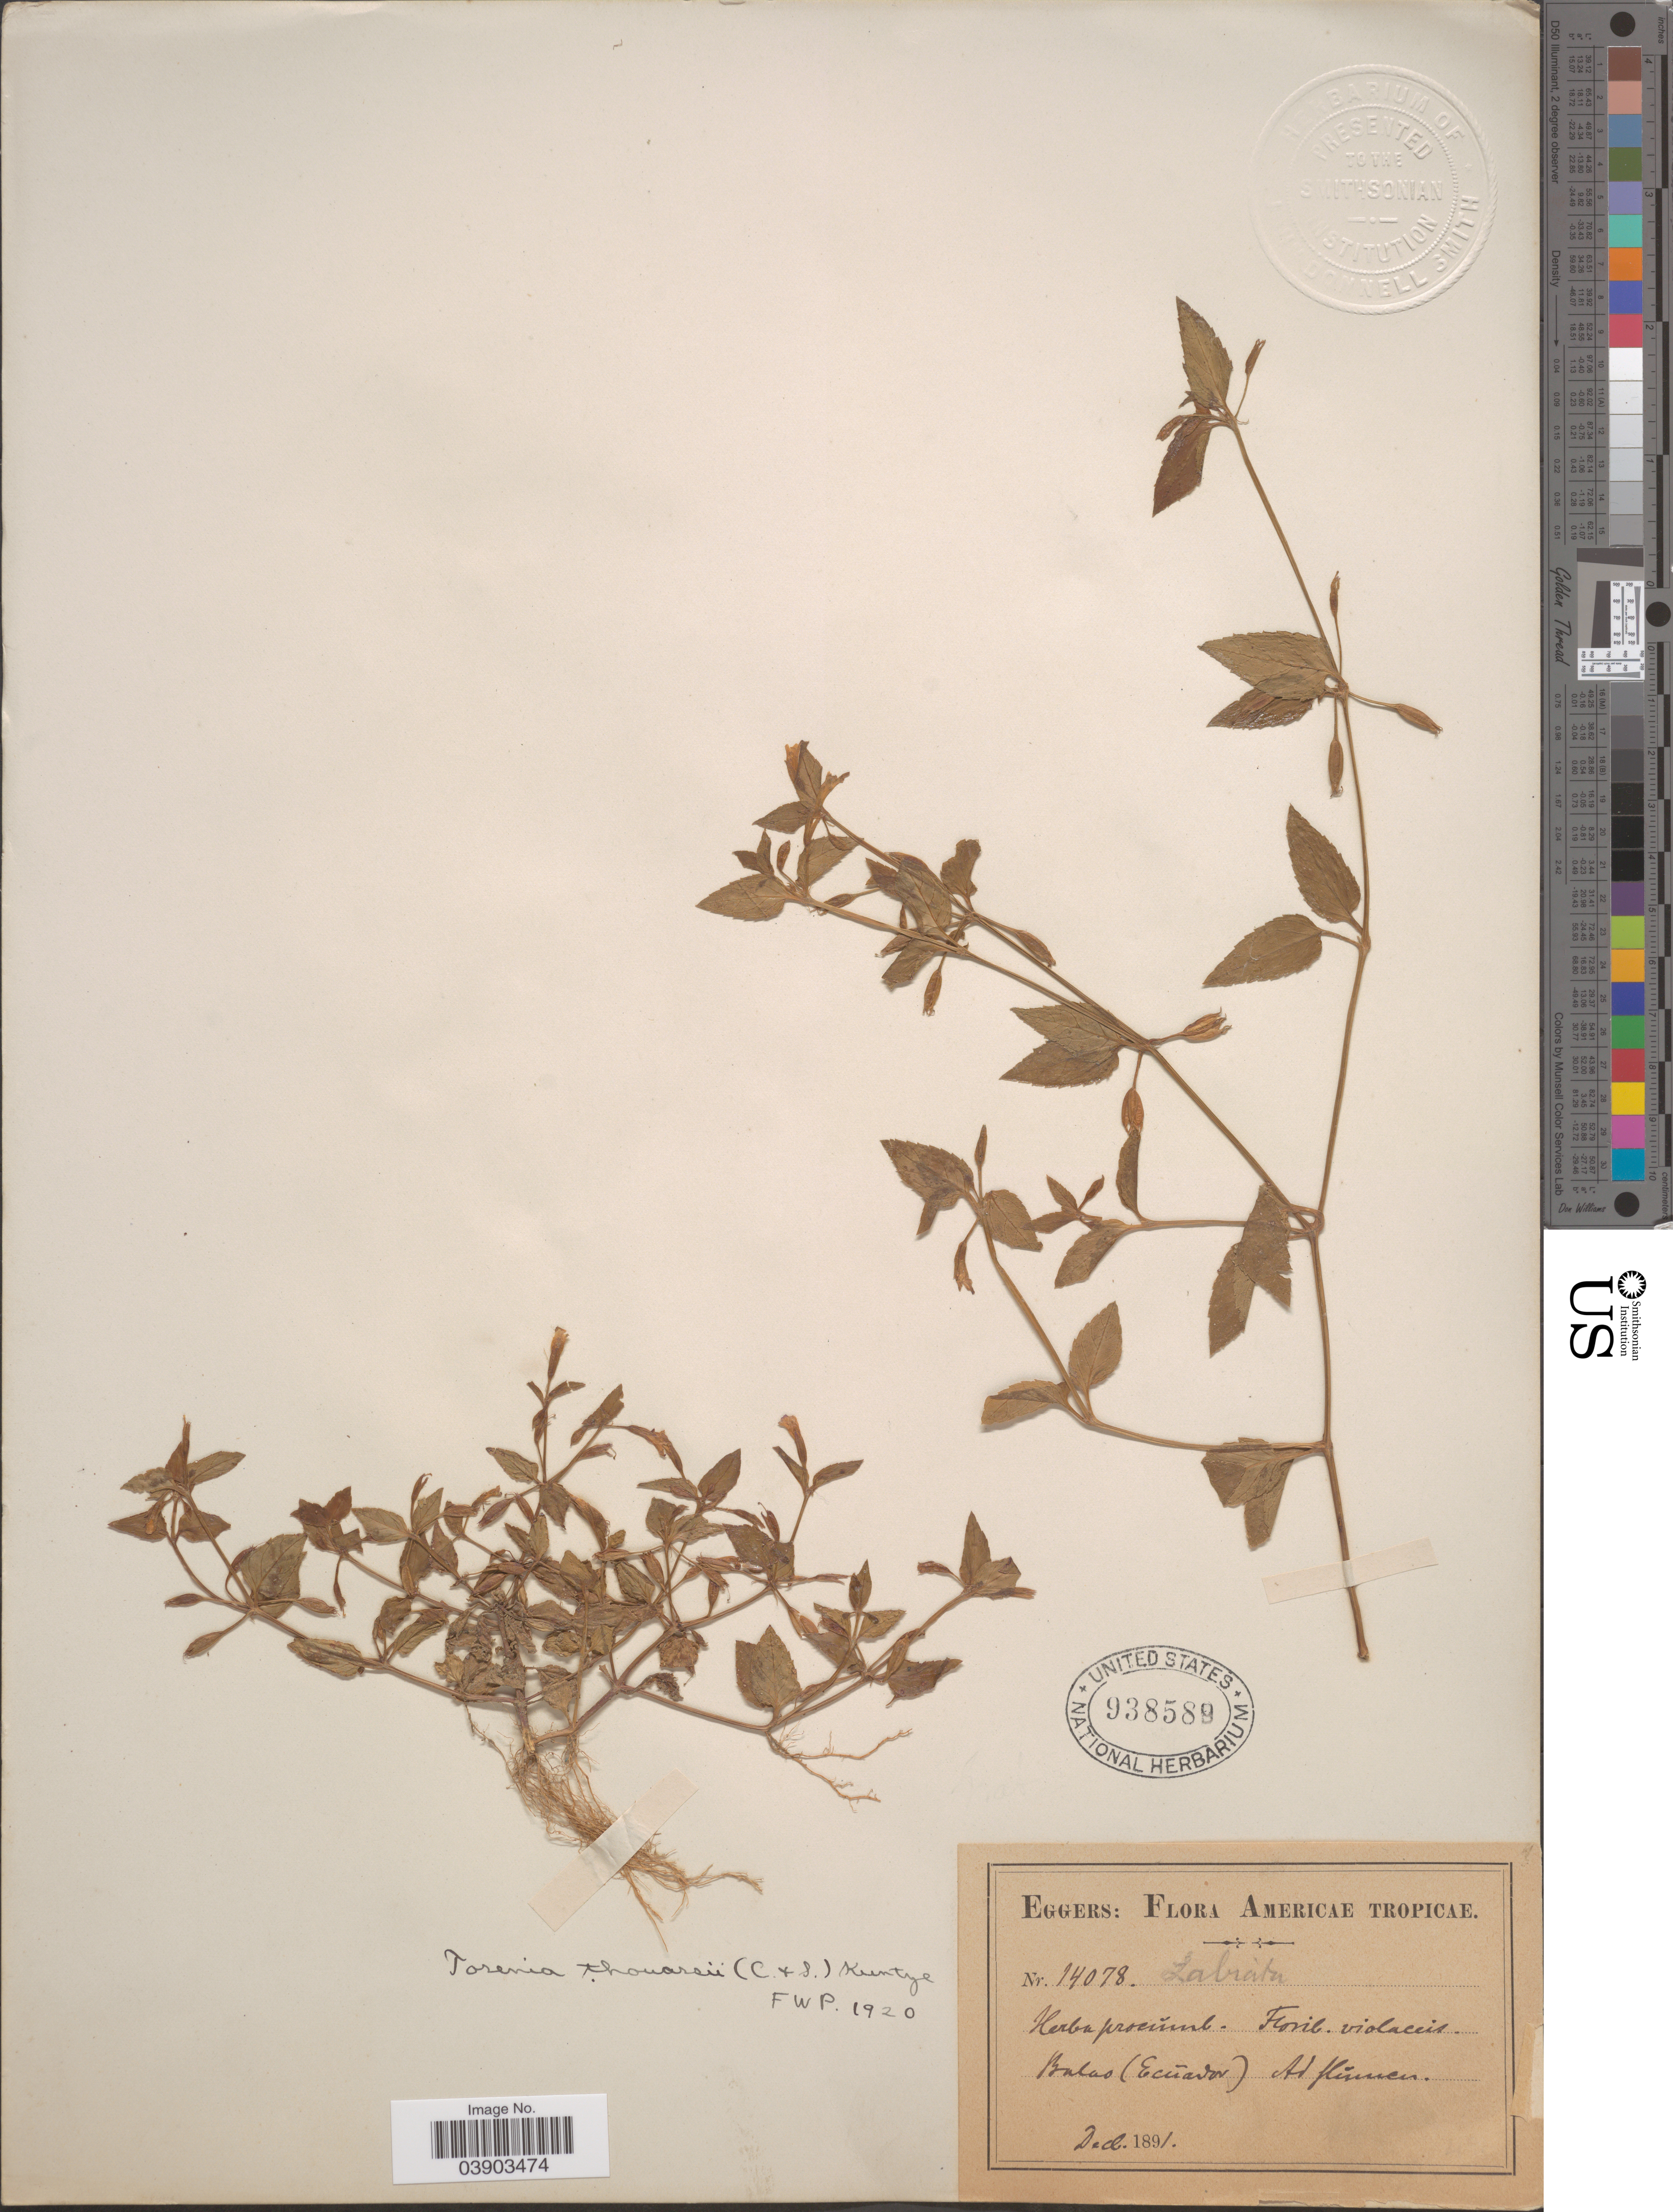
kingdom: Plantae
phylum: Tracheophyta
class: Magnoliopsida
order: Lamiales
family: Linderniaceae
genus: Torenia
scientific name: Torenia thouarsii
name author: (Cham. & Schltdl.) Kuntze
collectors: -. Eggers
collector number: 14078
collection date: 1891-12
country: Ecuador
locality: Americae Tropicae. Balao.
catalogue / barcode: US 938589